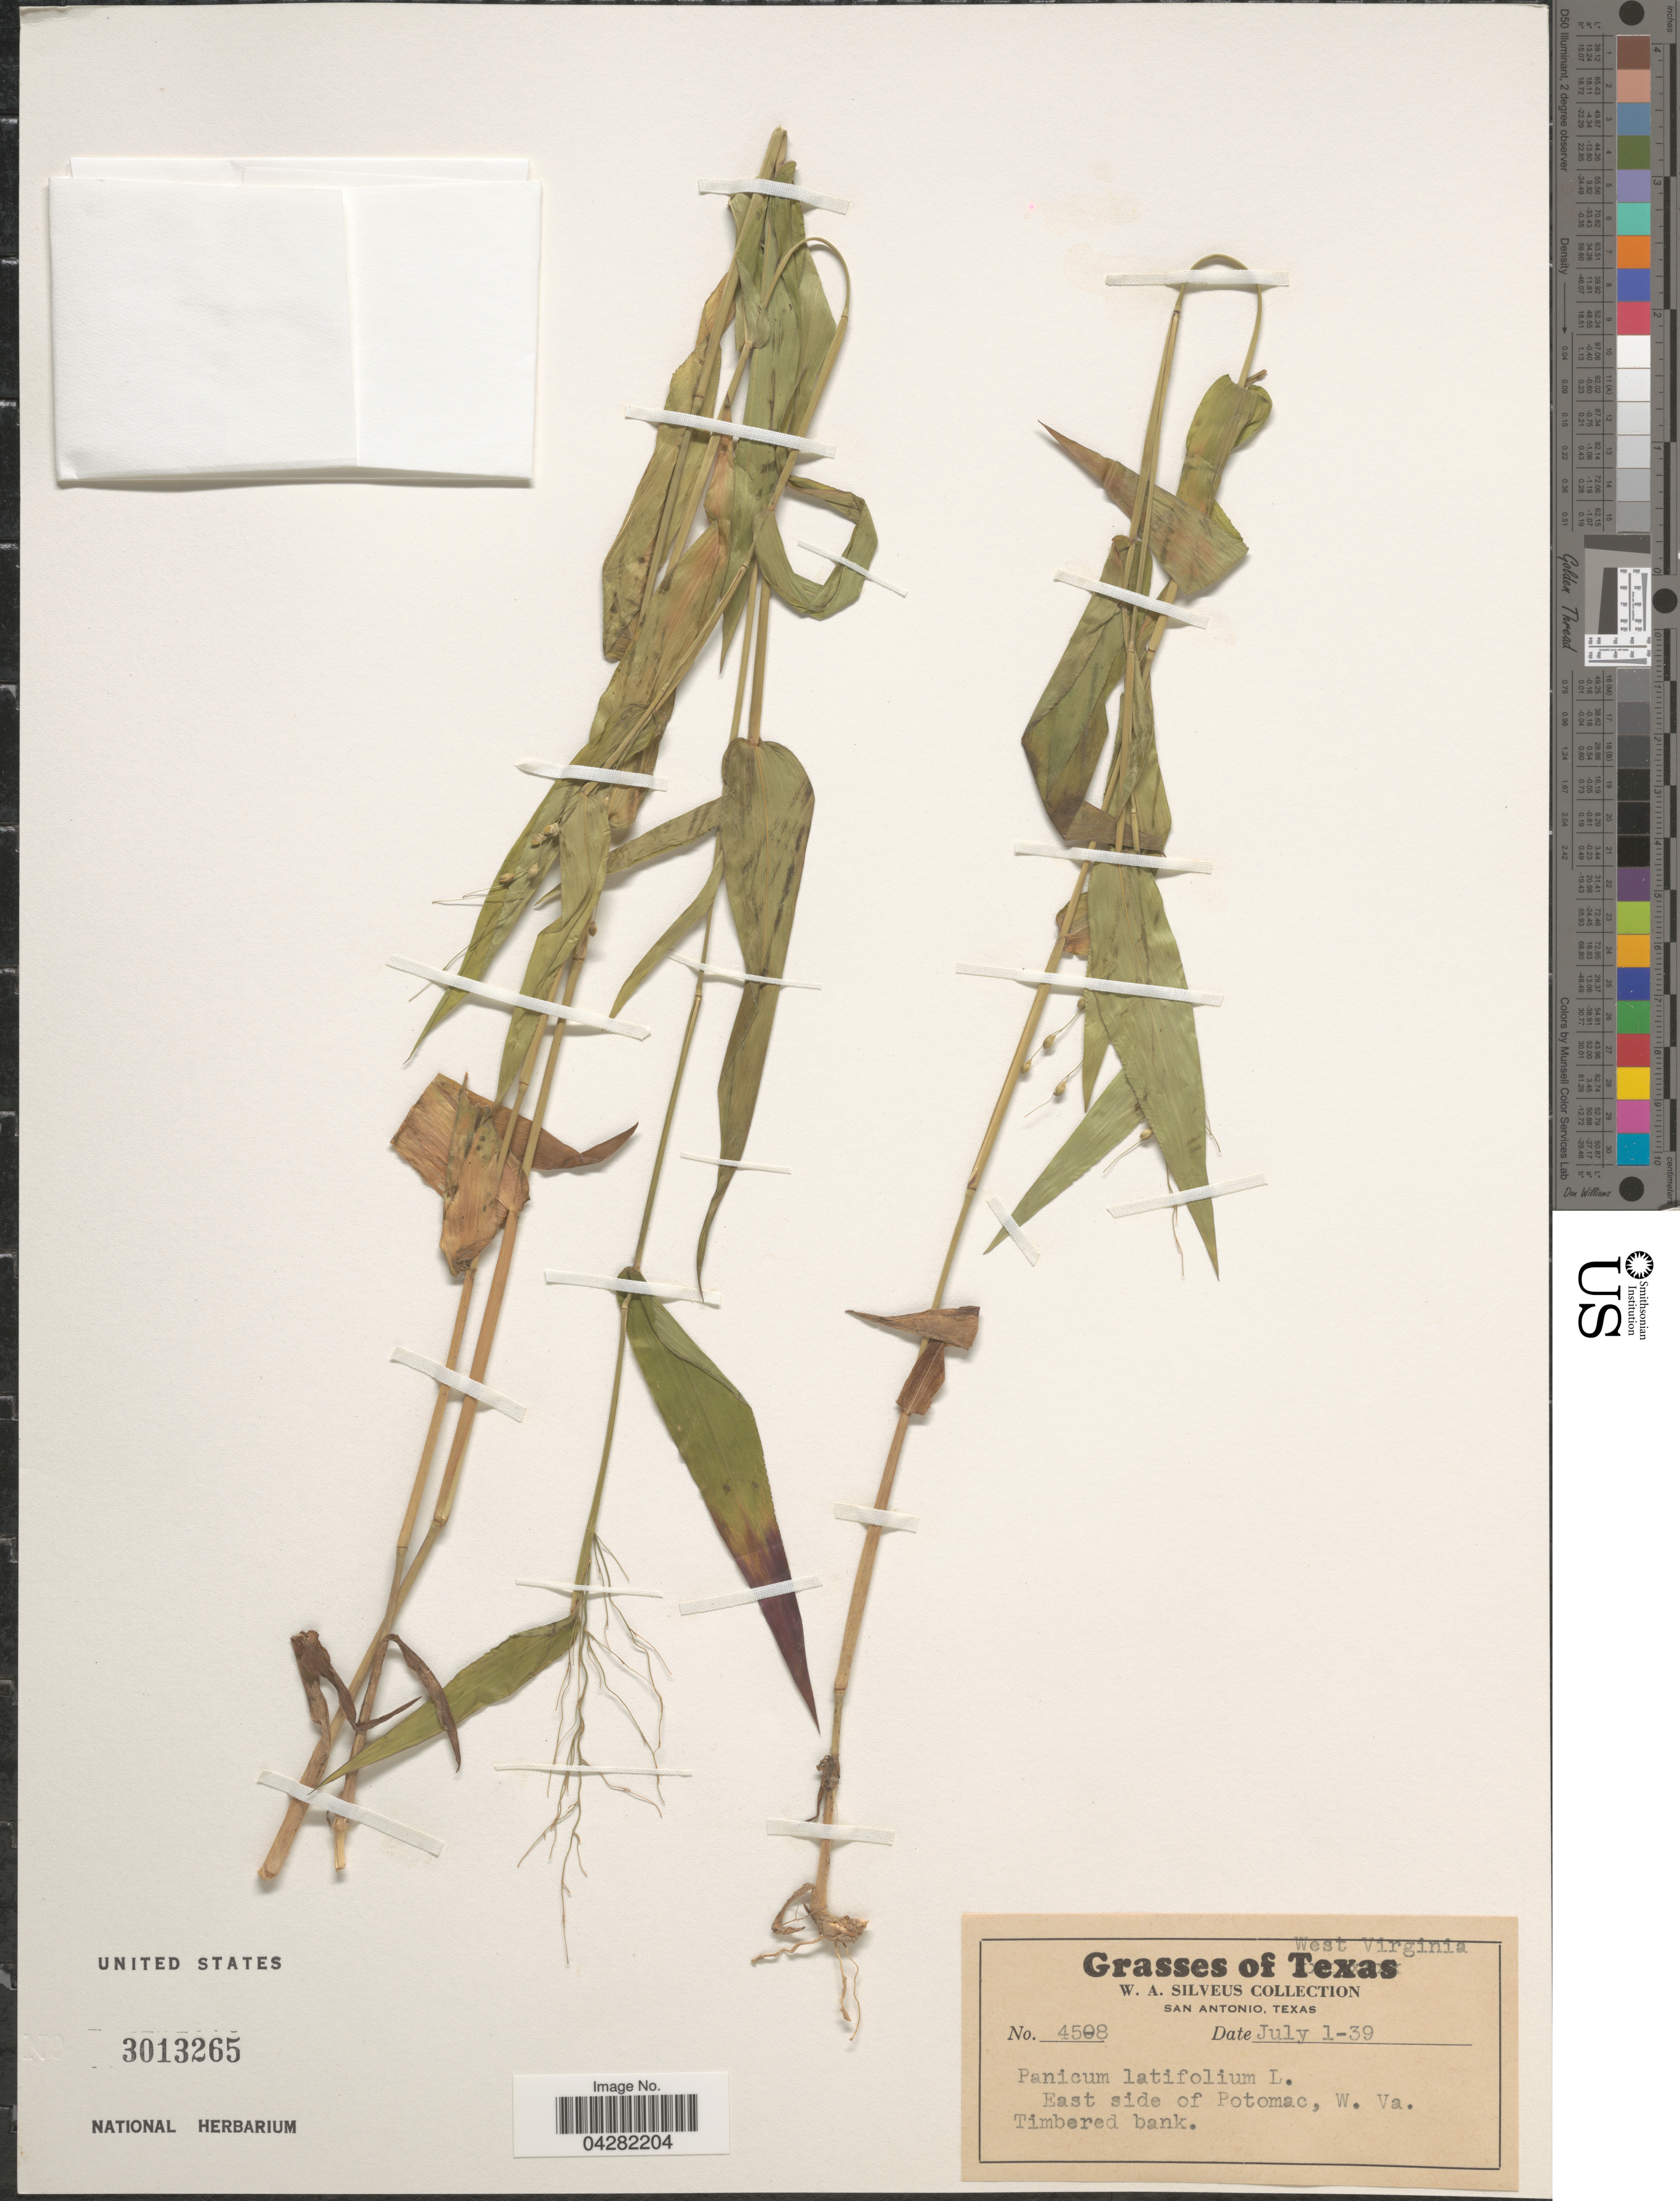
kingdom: Plantae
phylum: Tracheophyta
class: Liliopsida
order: Poales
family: Poaceae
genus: Dichanthelium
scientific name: Dichanthelium latifolium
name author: (L.) Harvill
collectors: W. Silveus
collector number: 4508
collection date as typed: Transcribed d/m/y: 1/7/39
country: United States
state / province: West Virginia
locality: East side of Potomac.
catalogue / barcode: US 3013265